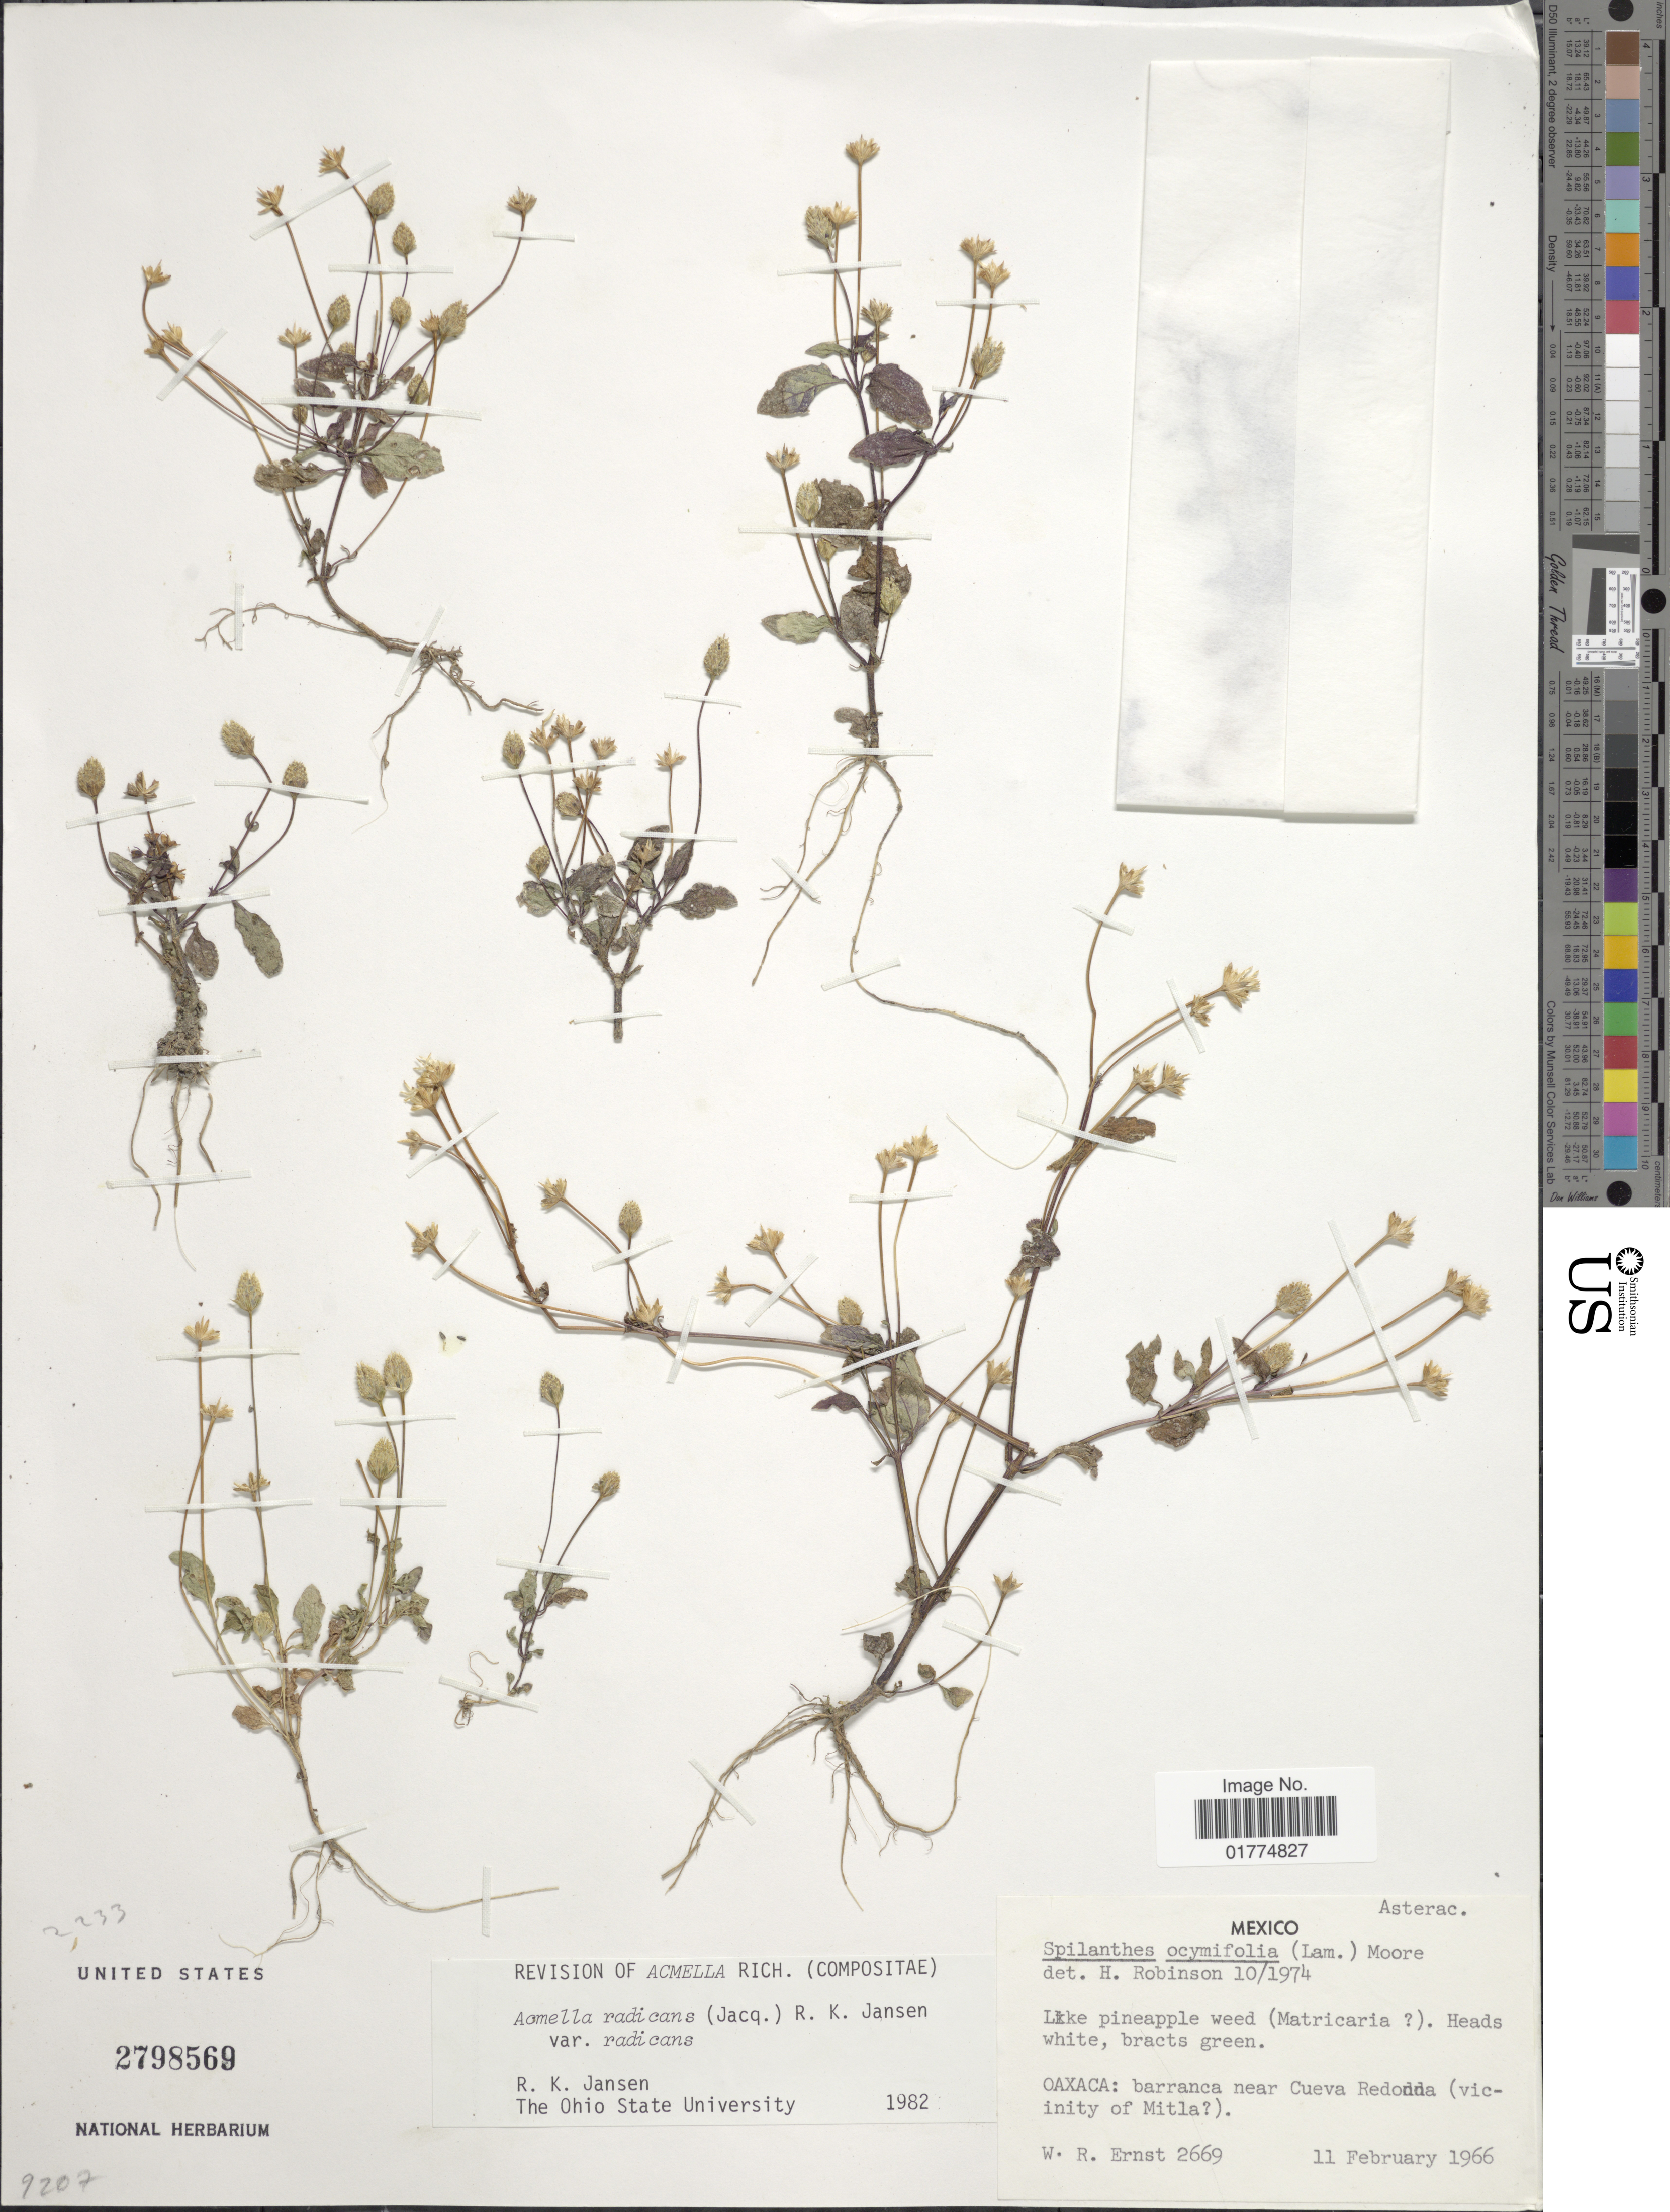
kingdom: Plantae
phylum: Tracheophyta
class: Magnoliopsida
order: Asterales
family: Asteraceae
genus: Acmella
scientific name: Acmella radicans var. radicans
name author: (Jacq.) R.K. Jansen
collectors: W. R. Ernst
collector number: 2669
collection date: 1966-02-11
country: Mexico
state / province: Oaxaca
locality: Oaxaca: barranca near Cueva Redonda (vicinity of Mitla)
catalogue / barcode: US 2798569